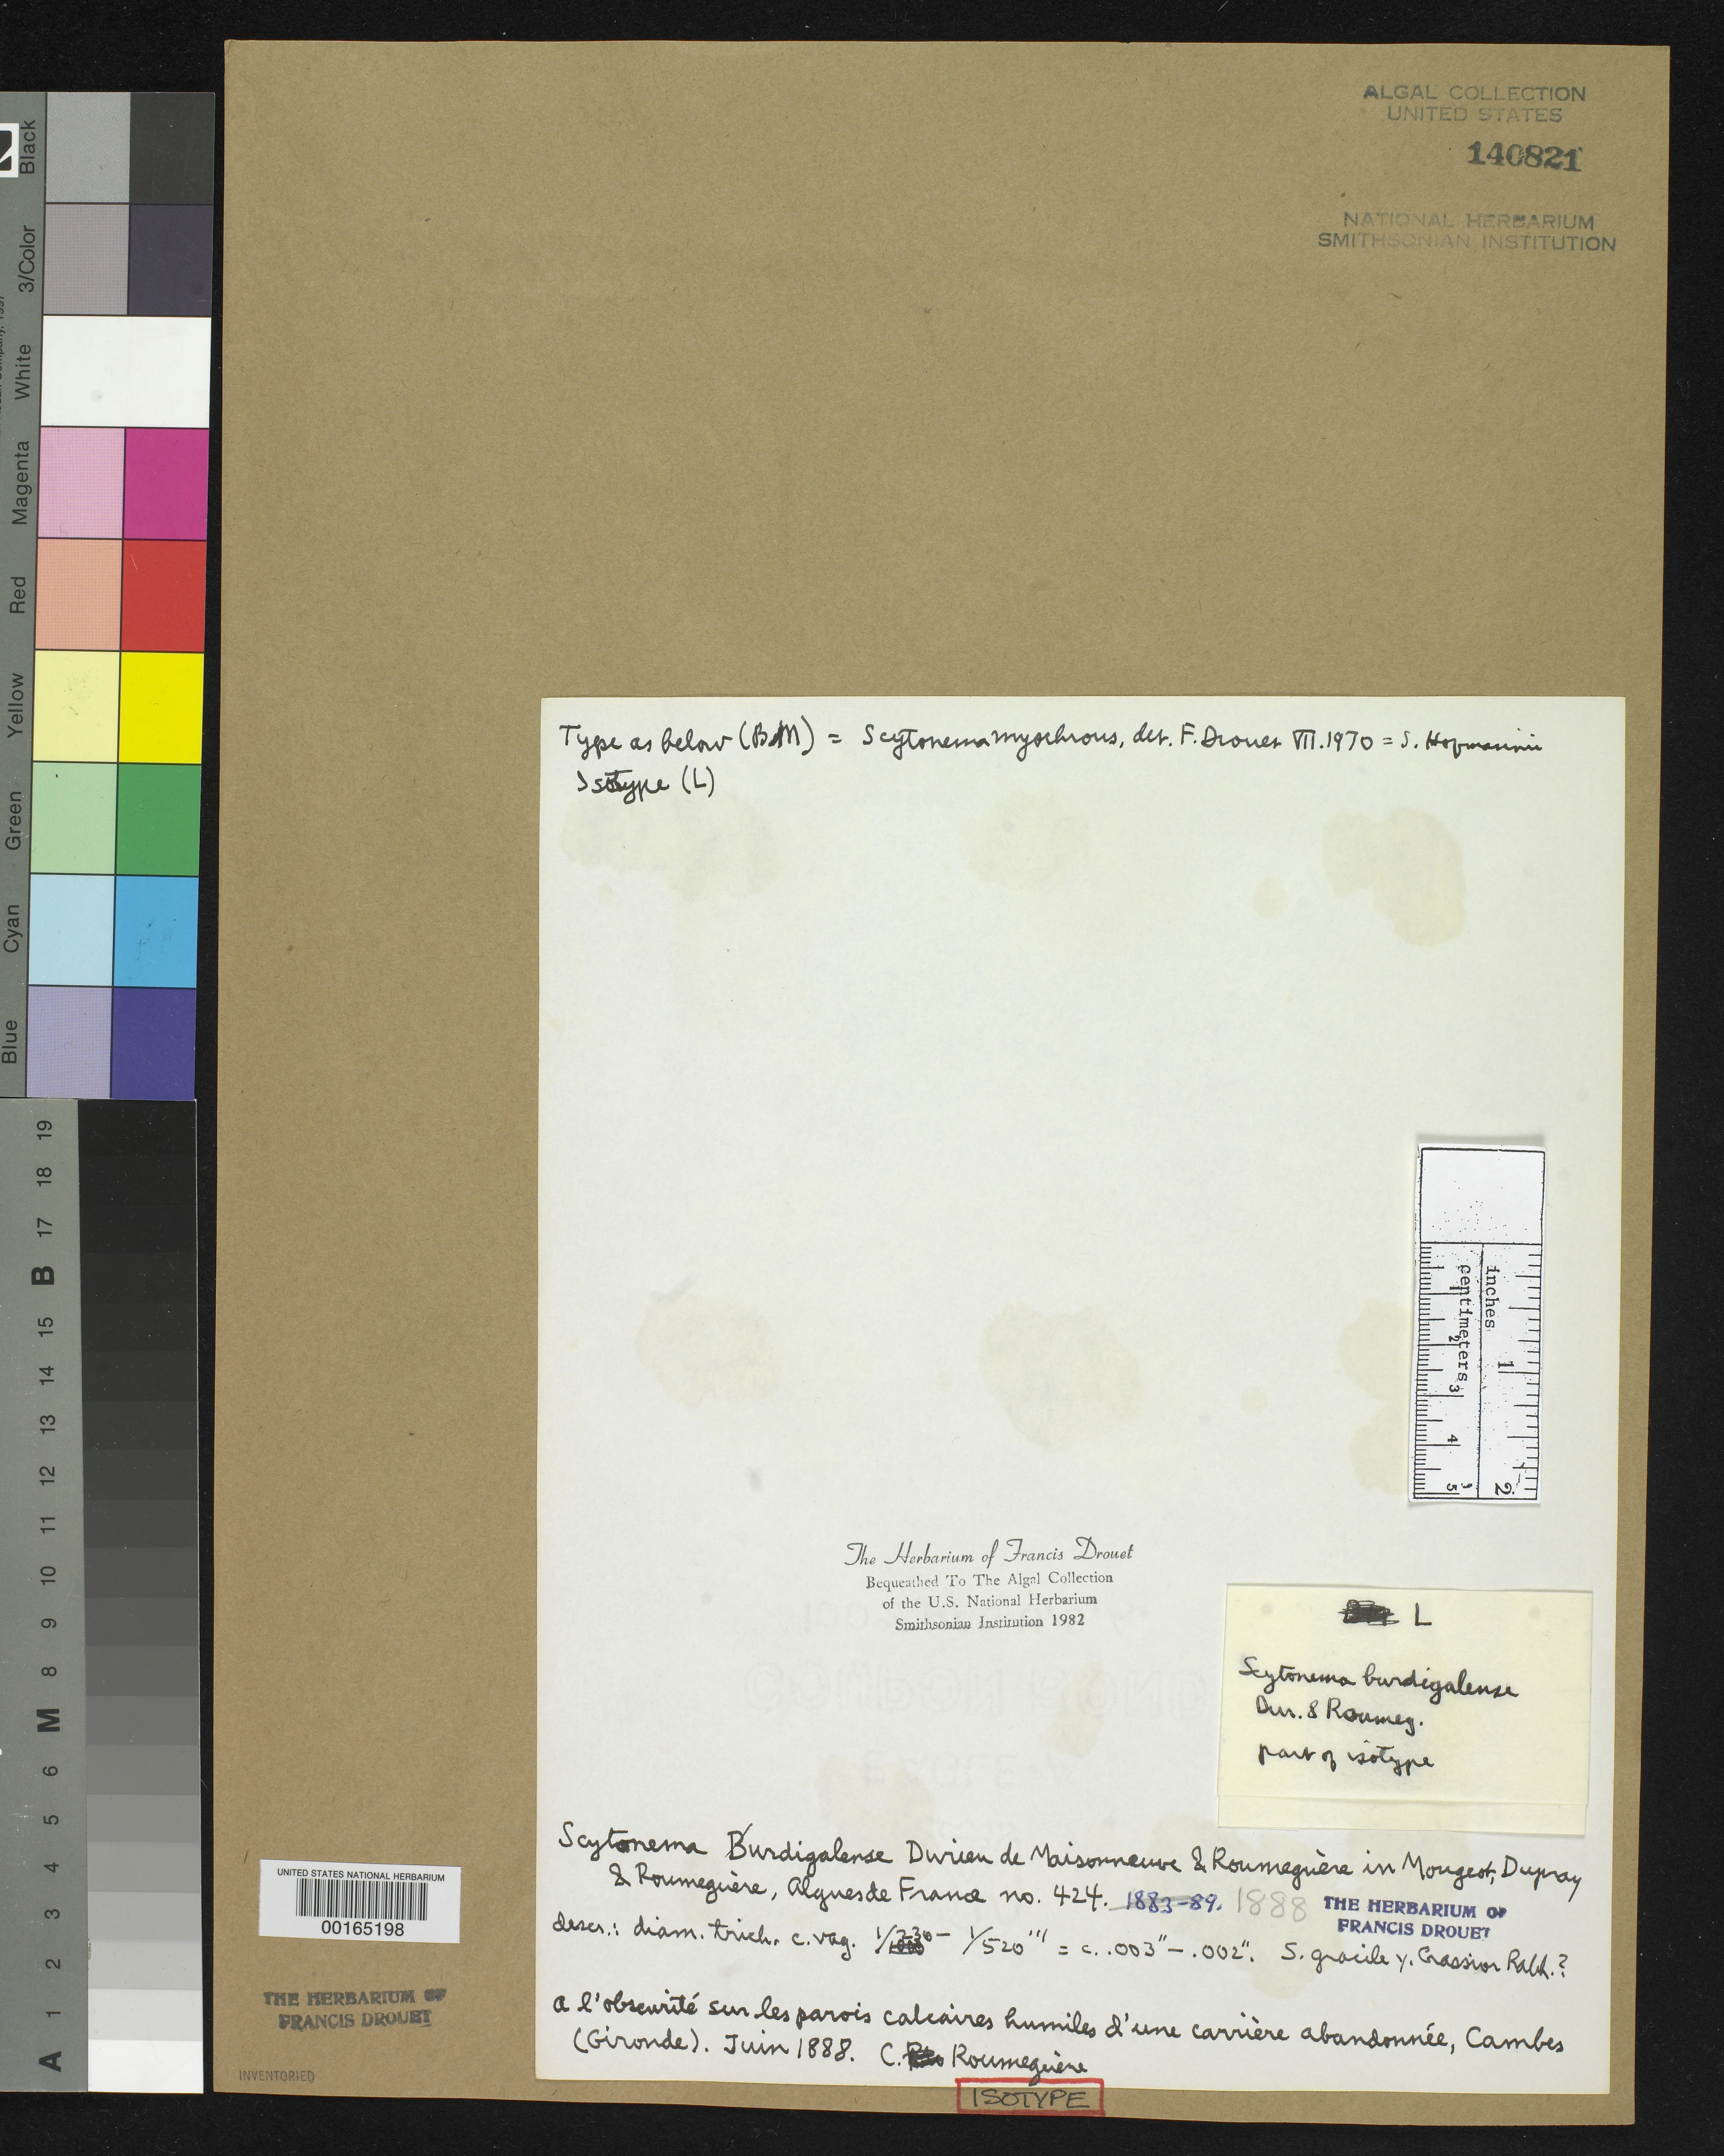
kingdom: Bacteria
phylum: Cyanobacteria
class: Cyanobacteriia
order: Cyanobacteriales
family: Scytonemataceae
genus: Scytonema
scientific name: Scytonema burdigalense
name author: Durieu & Roumeguere in Mougeot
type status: Isotype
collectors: C. Roumeguere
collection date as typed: Jun 1888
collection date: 1888-06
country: France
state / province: Nouvelle-Aquitaine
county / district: Gironde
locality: Cambes.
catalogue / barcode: US 140821